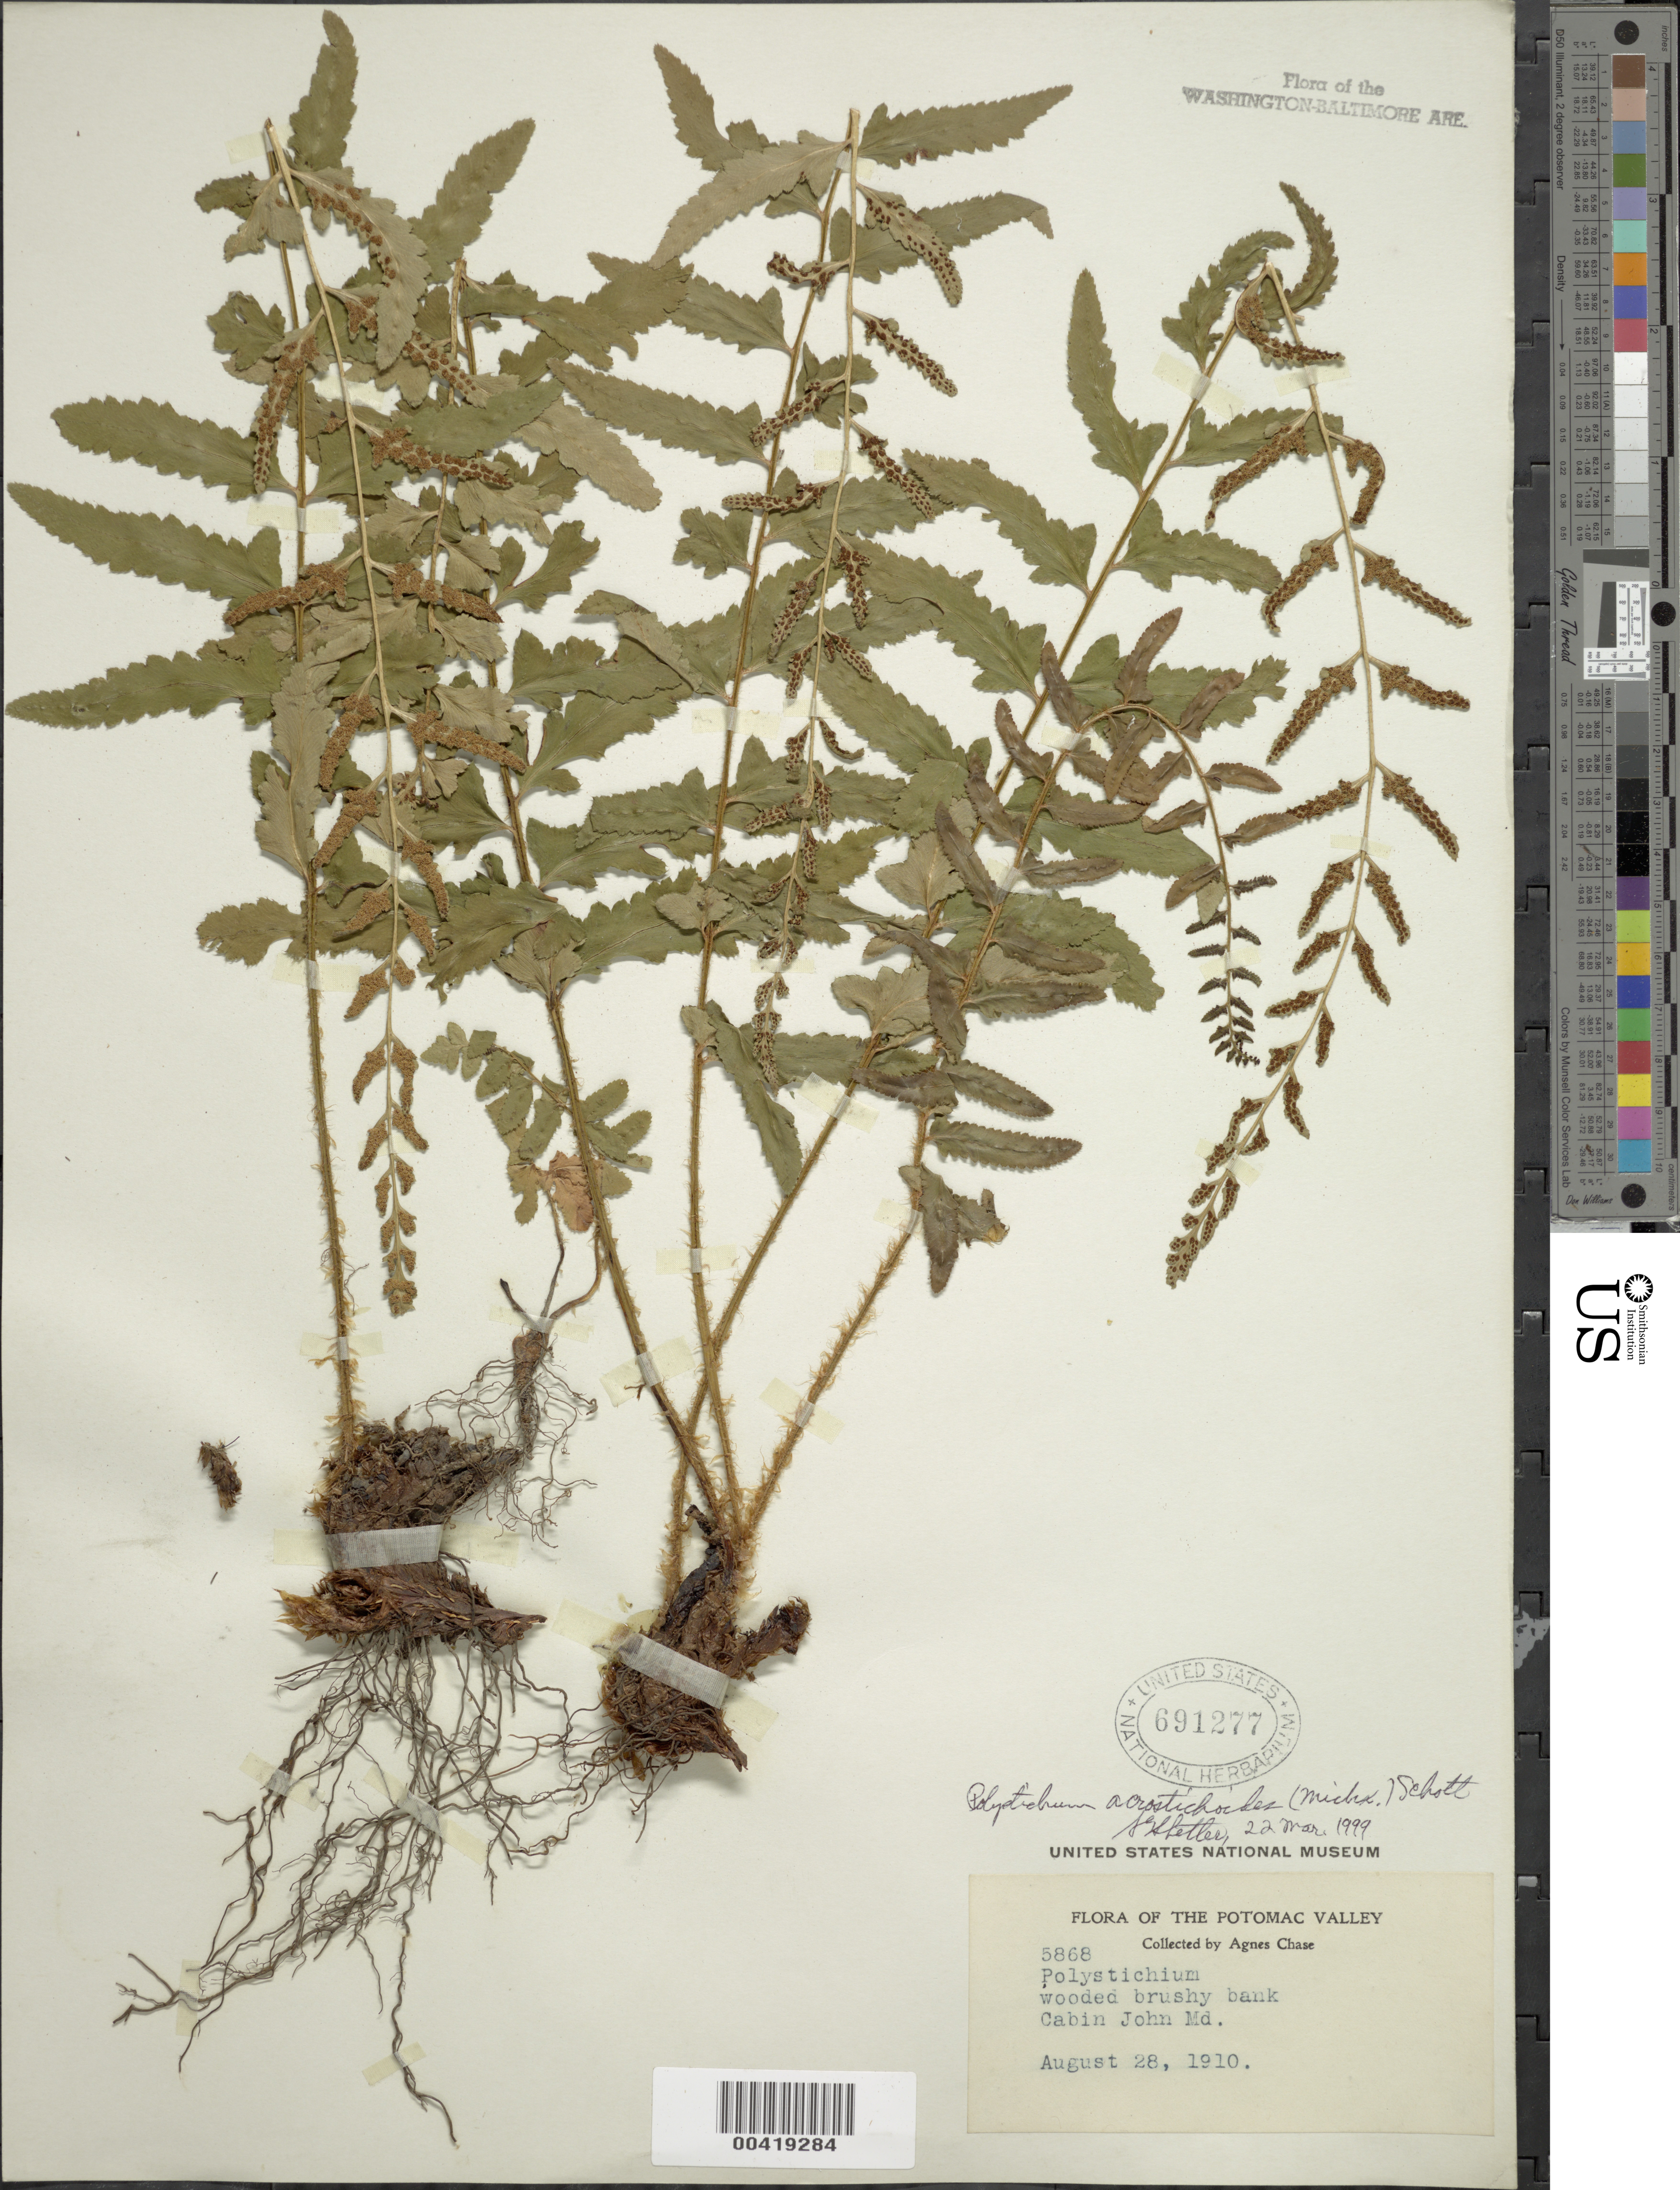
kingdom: Plantae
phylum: Tracheophyta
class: Polypodiopsida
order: Polypodiales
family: Dryopteridaceae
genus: Polystichum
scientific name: Polystichum acrostichoides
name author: (Michx.) Schott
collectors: A. Chase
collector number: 5868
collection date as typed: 28 Aug 1910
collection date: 1910-08-28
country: United States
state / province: Maryland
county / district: Montgomery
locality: Cabin John C. & O. Canal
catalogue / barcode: US 691277